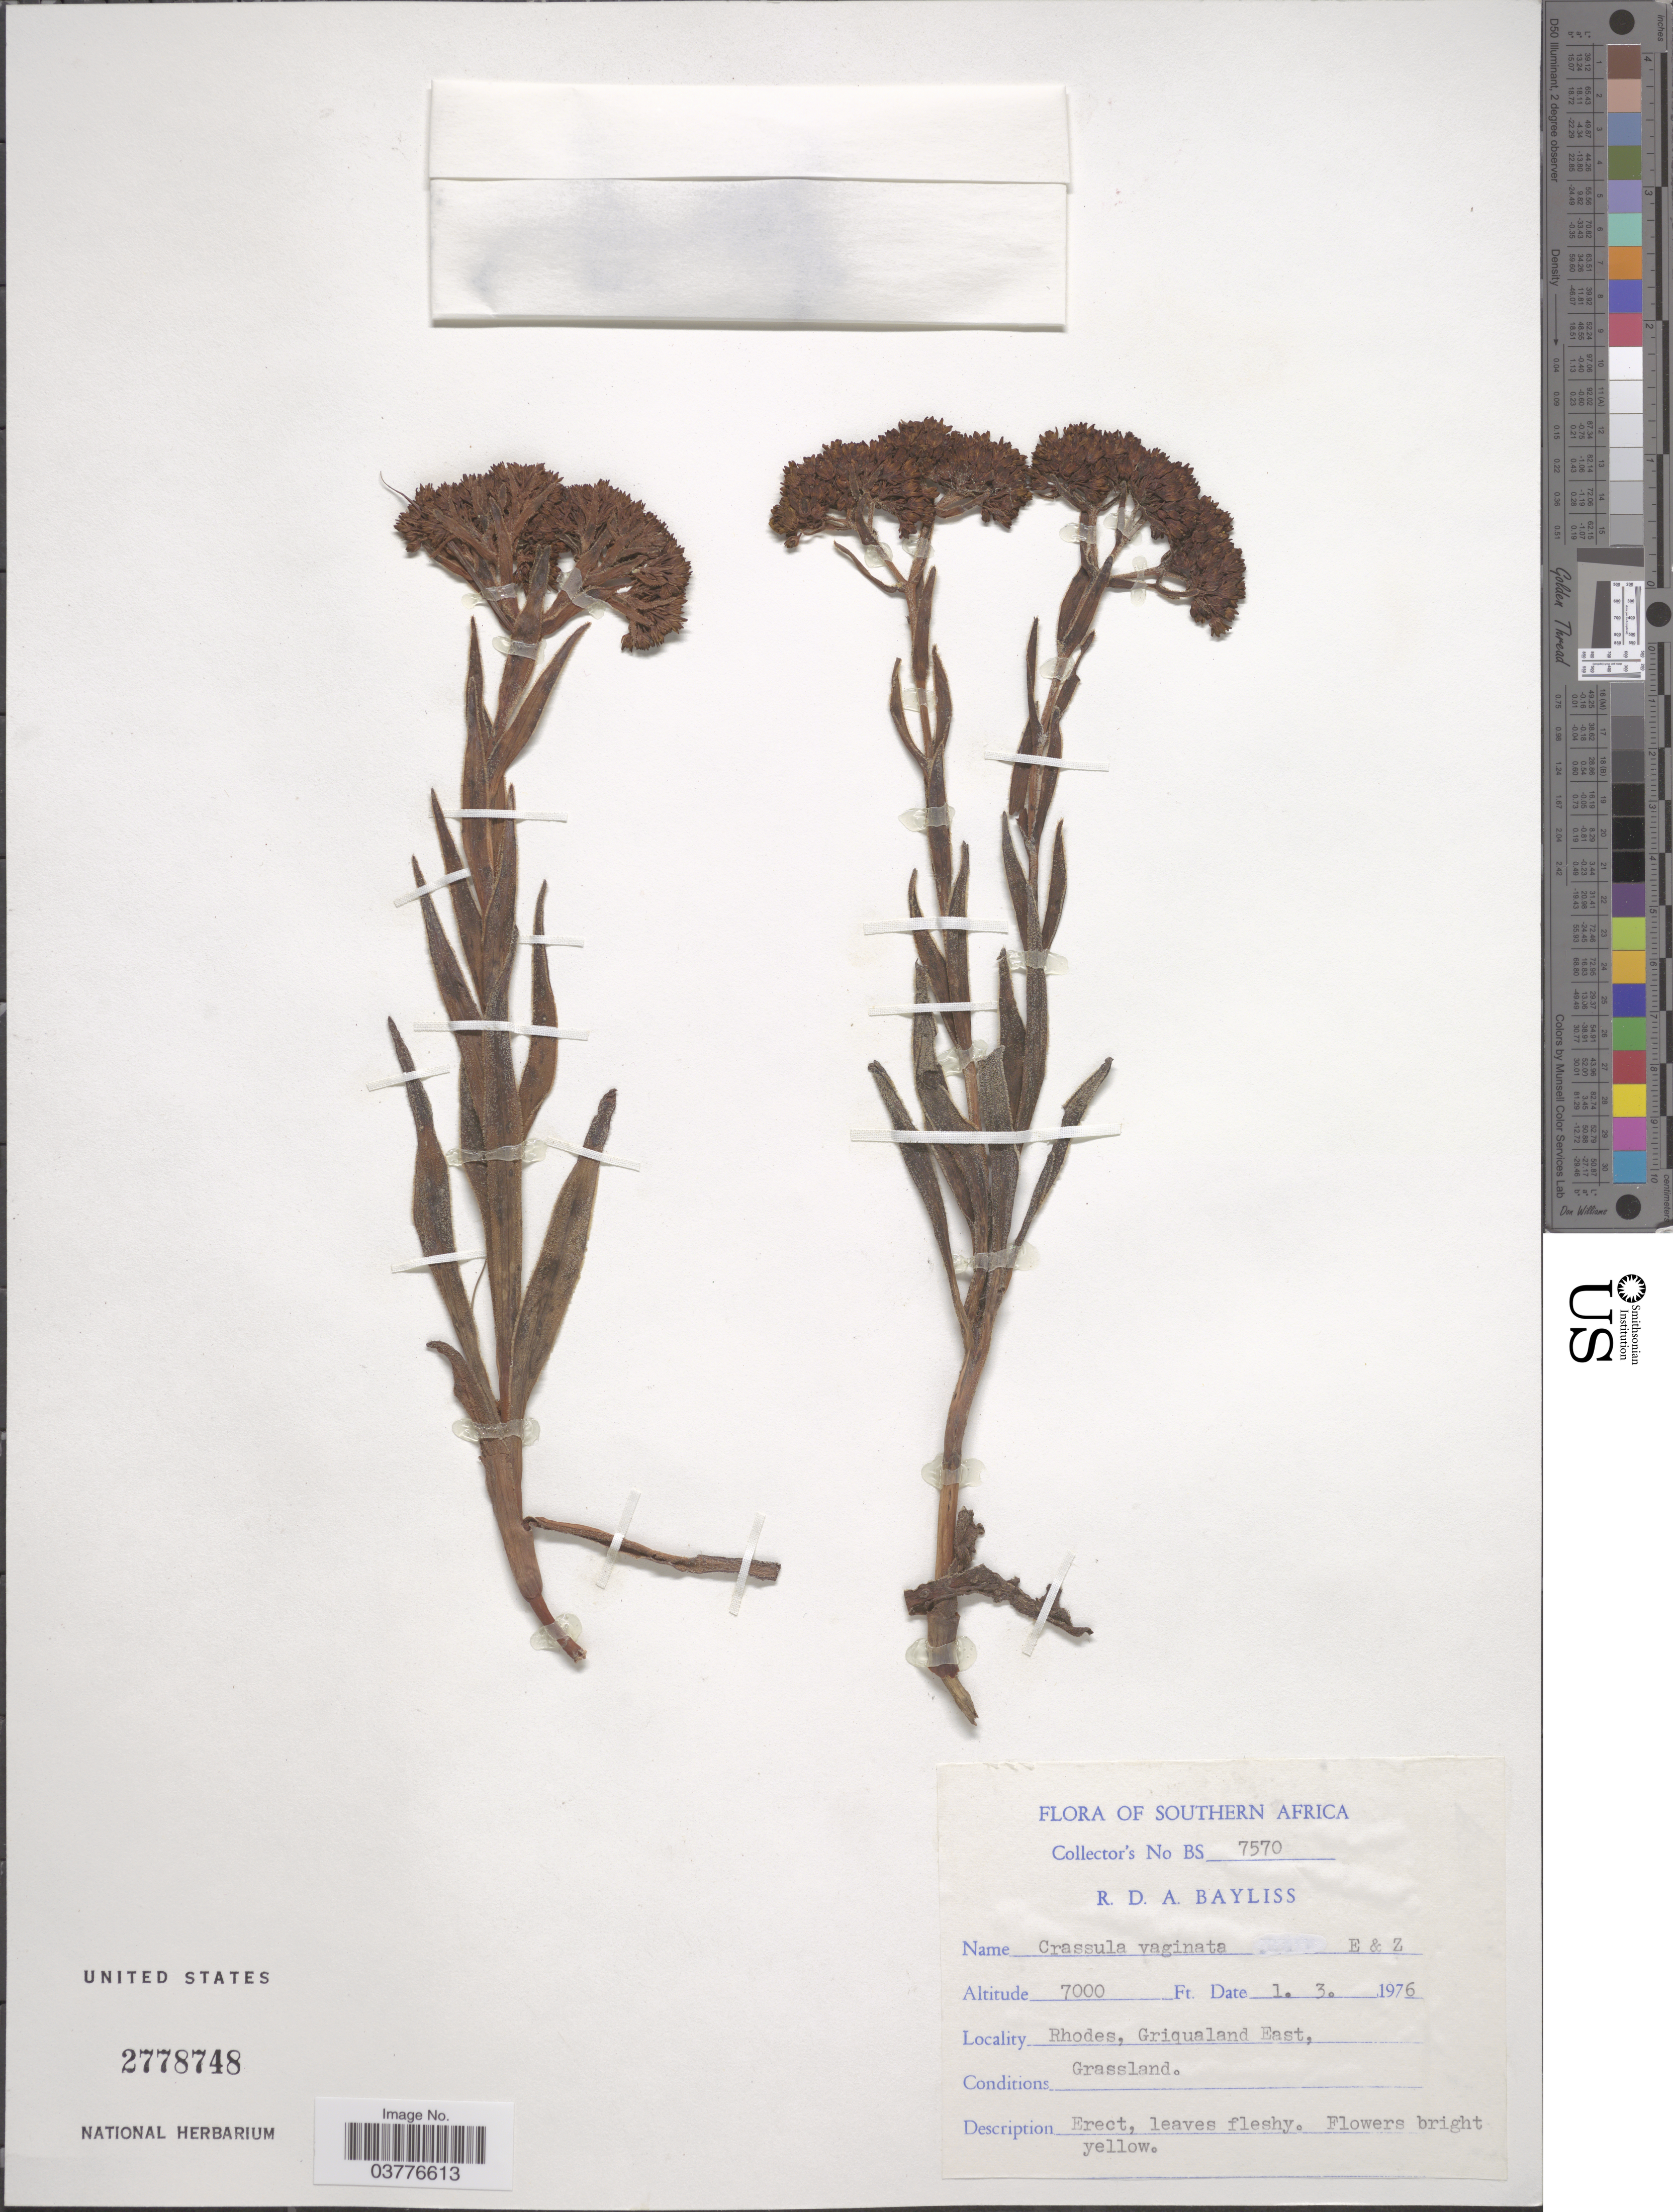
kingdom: Plantae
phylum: Tracheophyta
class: Magnoliopsida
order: Saxifragales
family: Crassulaceae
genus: Crassula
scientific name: Crassula vaginata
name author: Eckl. & Zeyh.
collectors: R. Bayliss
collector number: BS7570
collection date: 1976-03-01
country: South Africa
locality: Southern Africa. Rhodes, Griqualand East.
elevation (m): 2134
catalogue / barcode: US 2778748